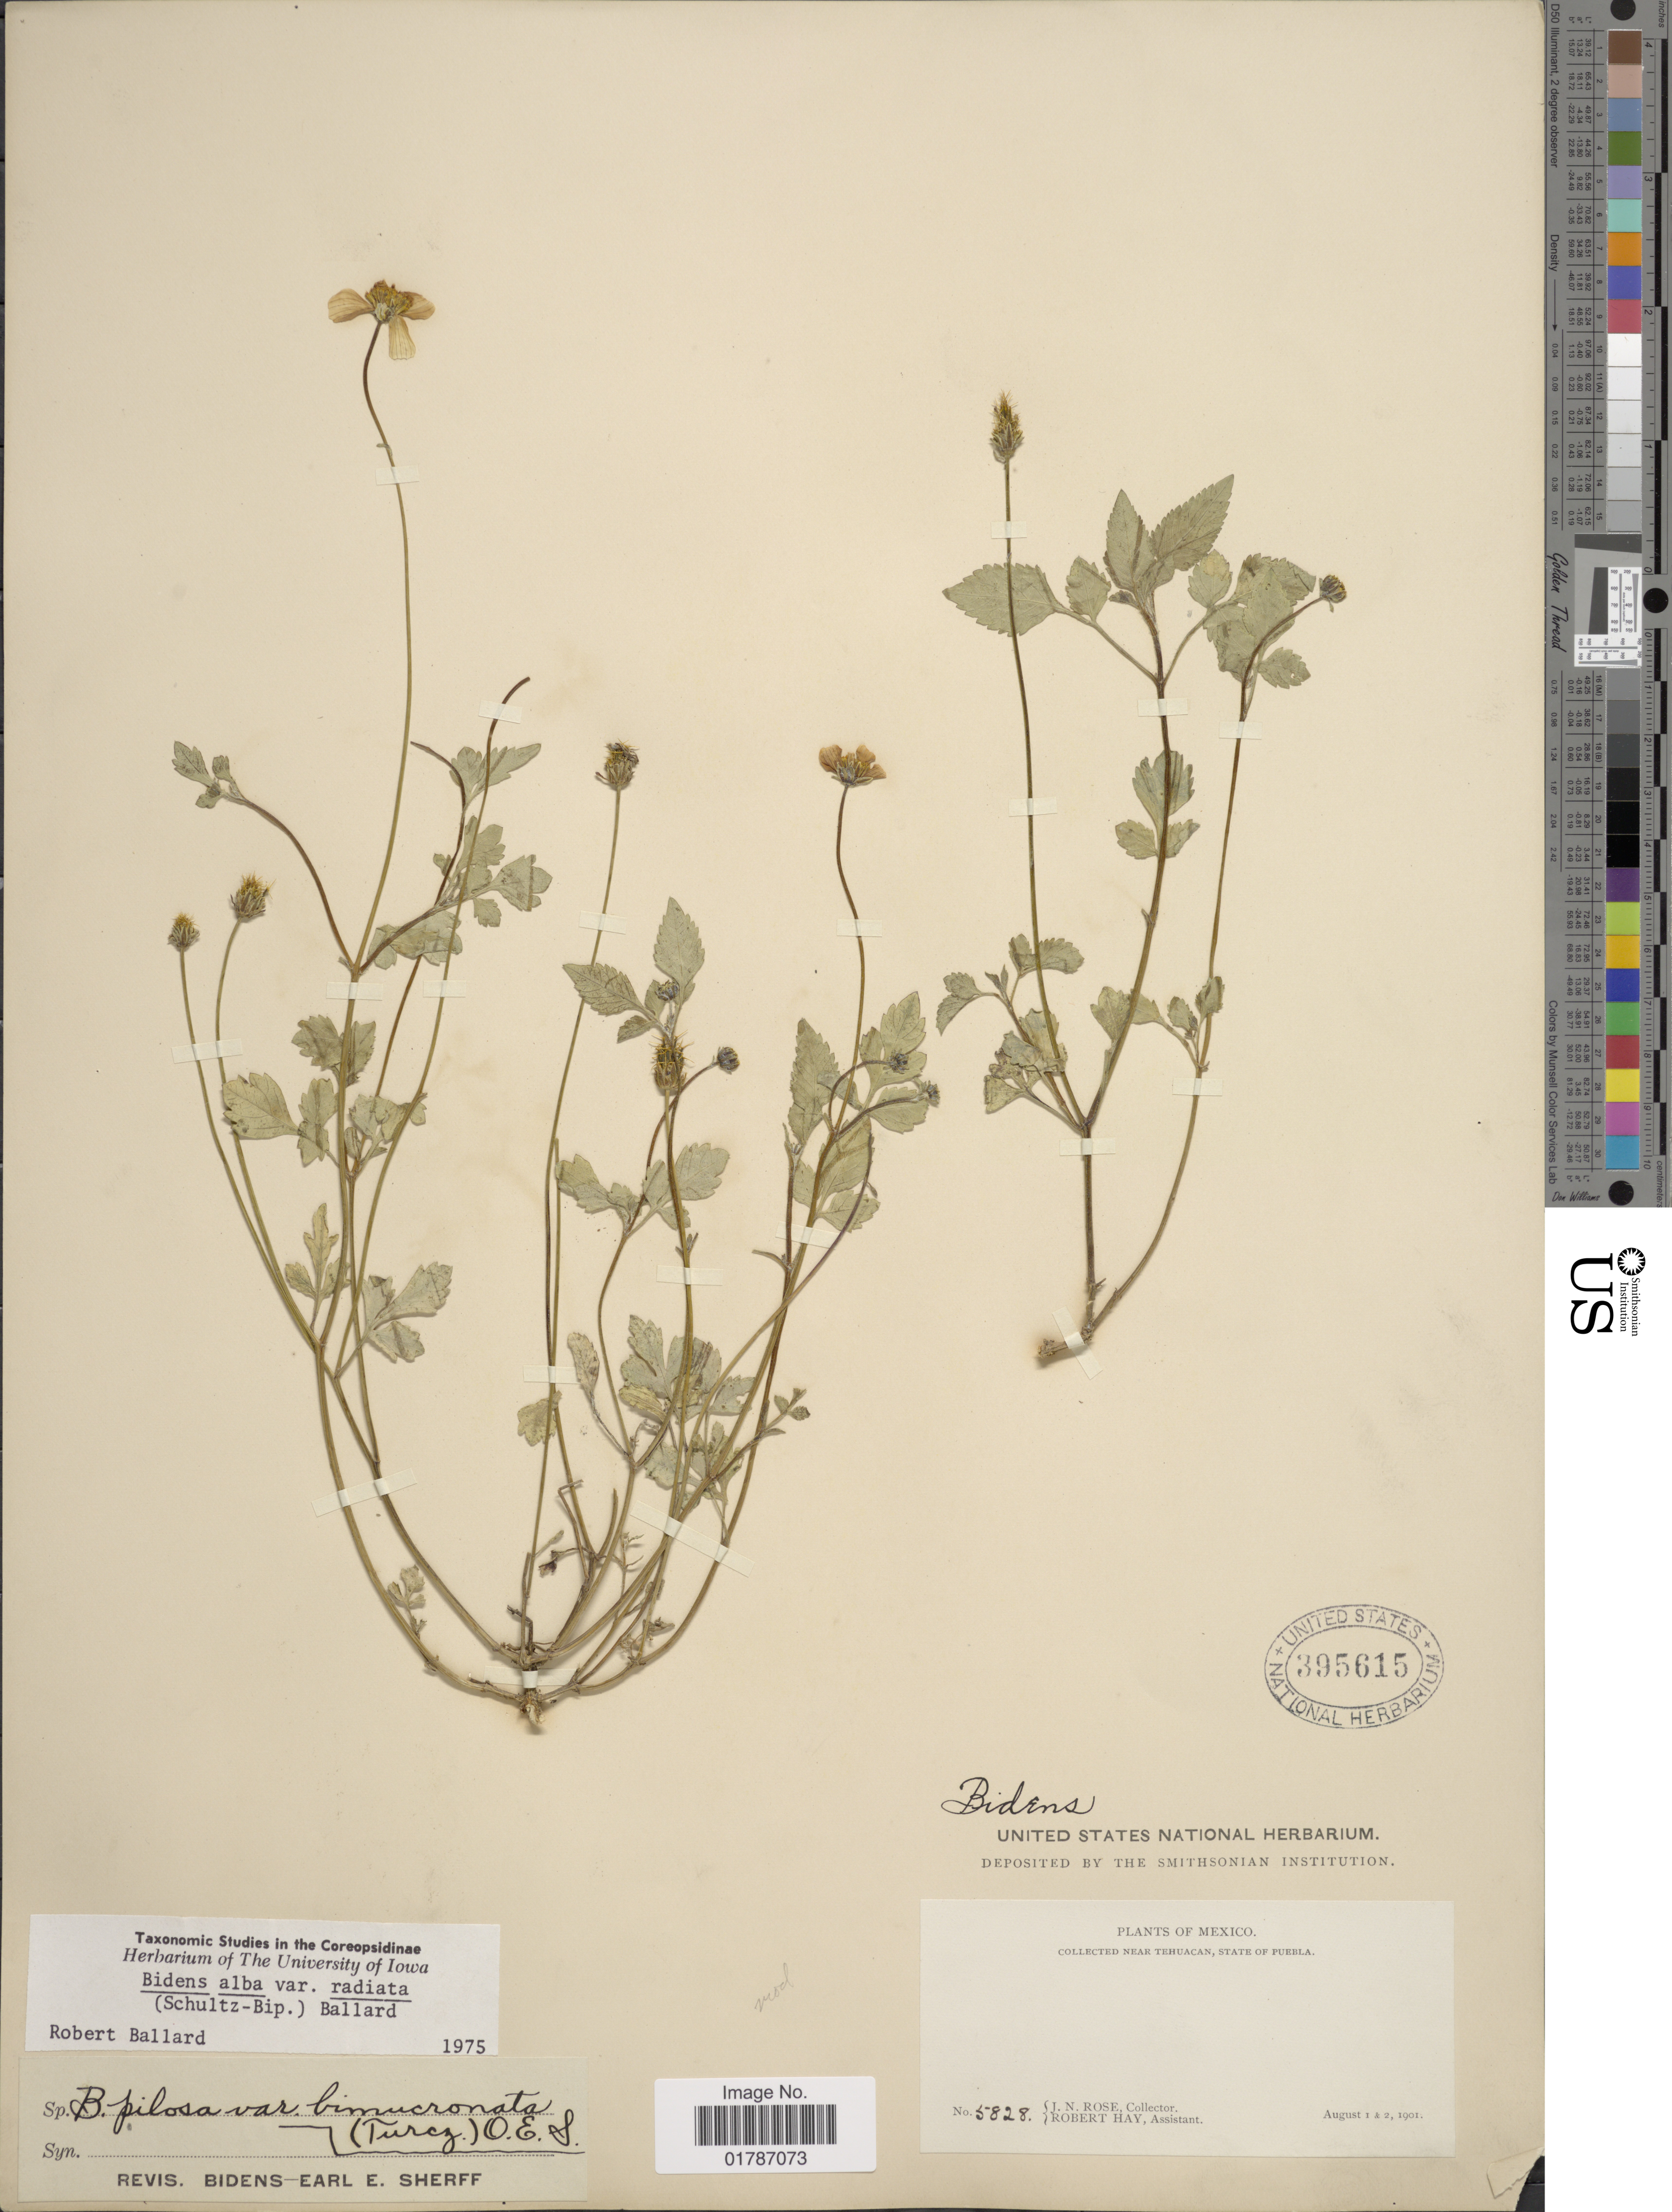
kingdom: Plantae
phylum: Tracheophyta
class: Magnoliopsida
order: Asterales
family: Asteraceae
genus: Bidens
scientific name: Bidens alba var. radiata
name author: (Sch. Bip.) R.E. Ballard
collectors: J. N. Rose & R. H. Hay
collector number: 5828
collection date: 1901-08-01/1901-08-02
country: Mexico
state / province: Puebla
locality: Near Tehuacan, State of Puebla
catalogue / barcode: US 395615